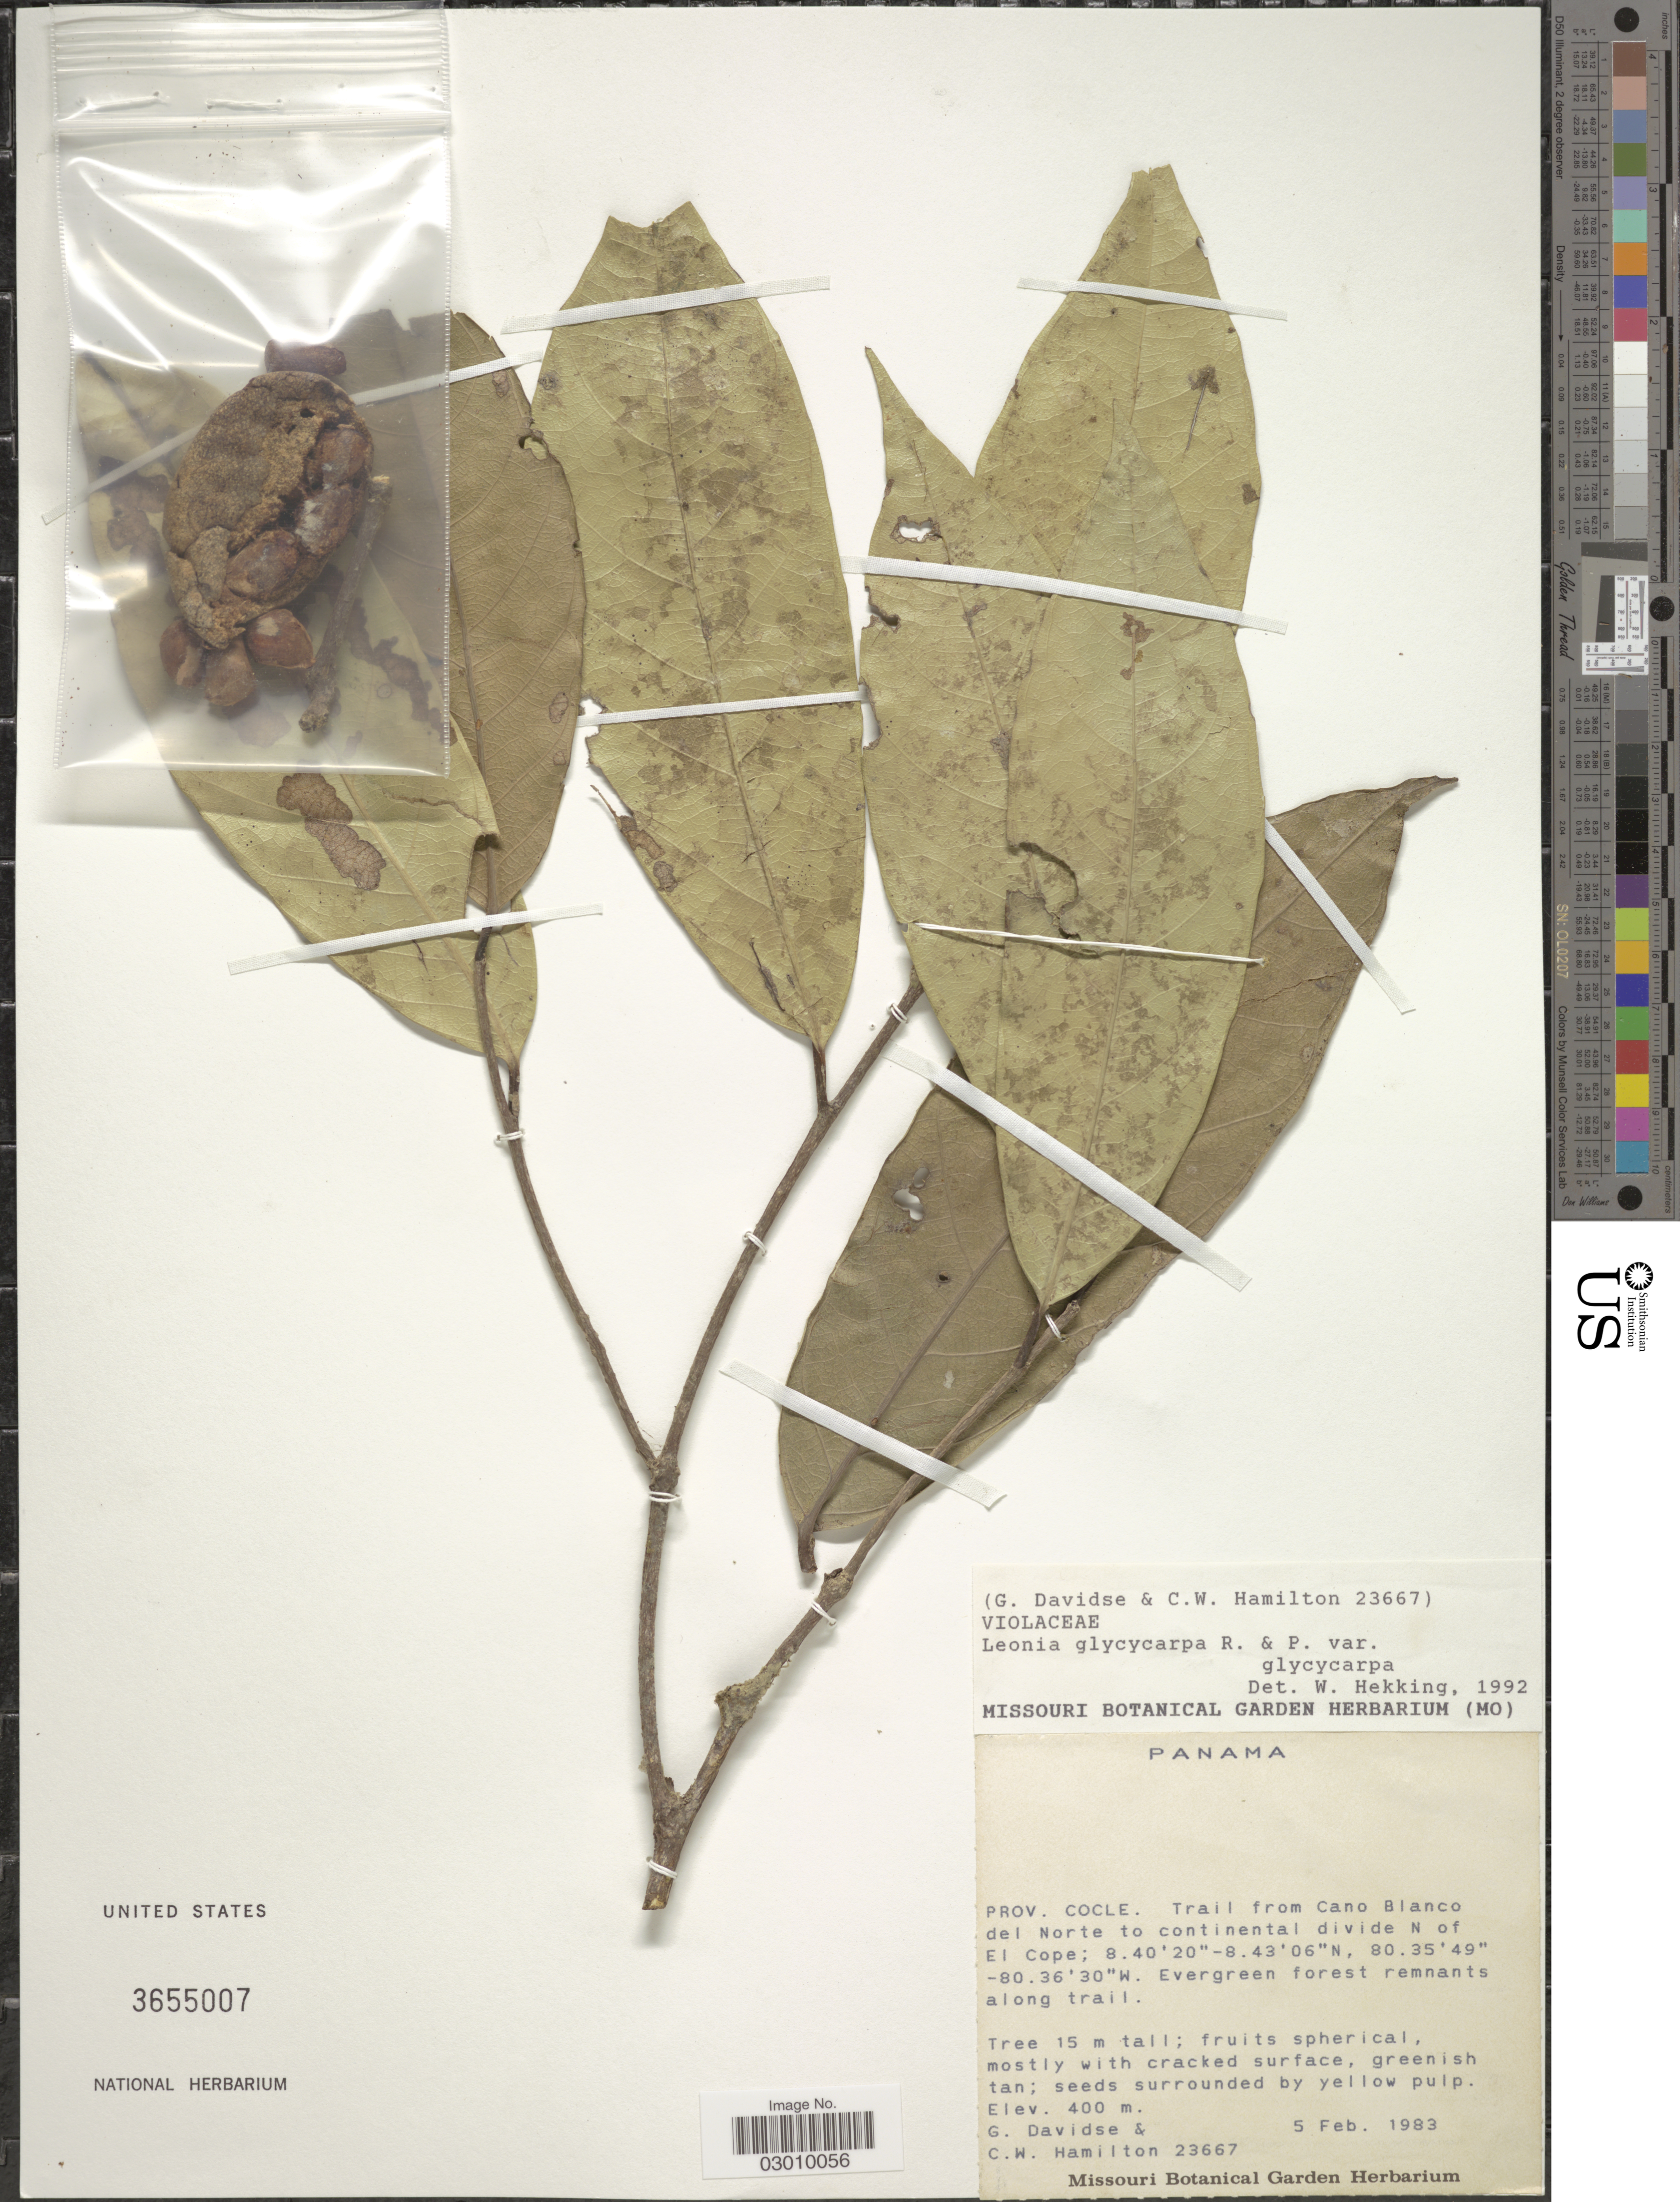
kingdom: Plantae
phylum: Tracheophyta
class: Magnoliopsida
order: Malpighiales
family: Violaceae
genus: Leonia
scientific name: Leonia glycycarpa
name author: Ruiz & Pav.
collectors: G. Davidse & C. W. Hamilton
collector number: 23667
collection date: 1983-02-05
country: Panama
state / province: Coclé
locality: Trail from Cano Blanco del Norte to Continental divide N of El Cope.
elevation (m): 400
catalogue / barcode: US 3655007